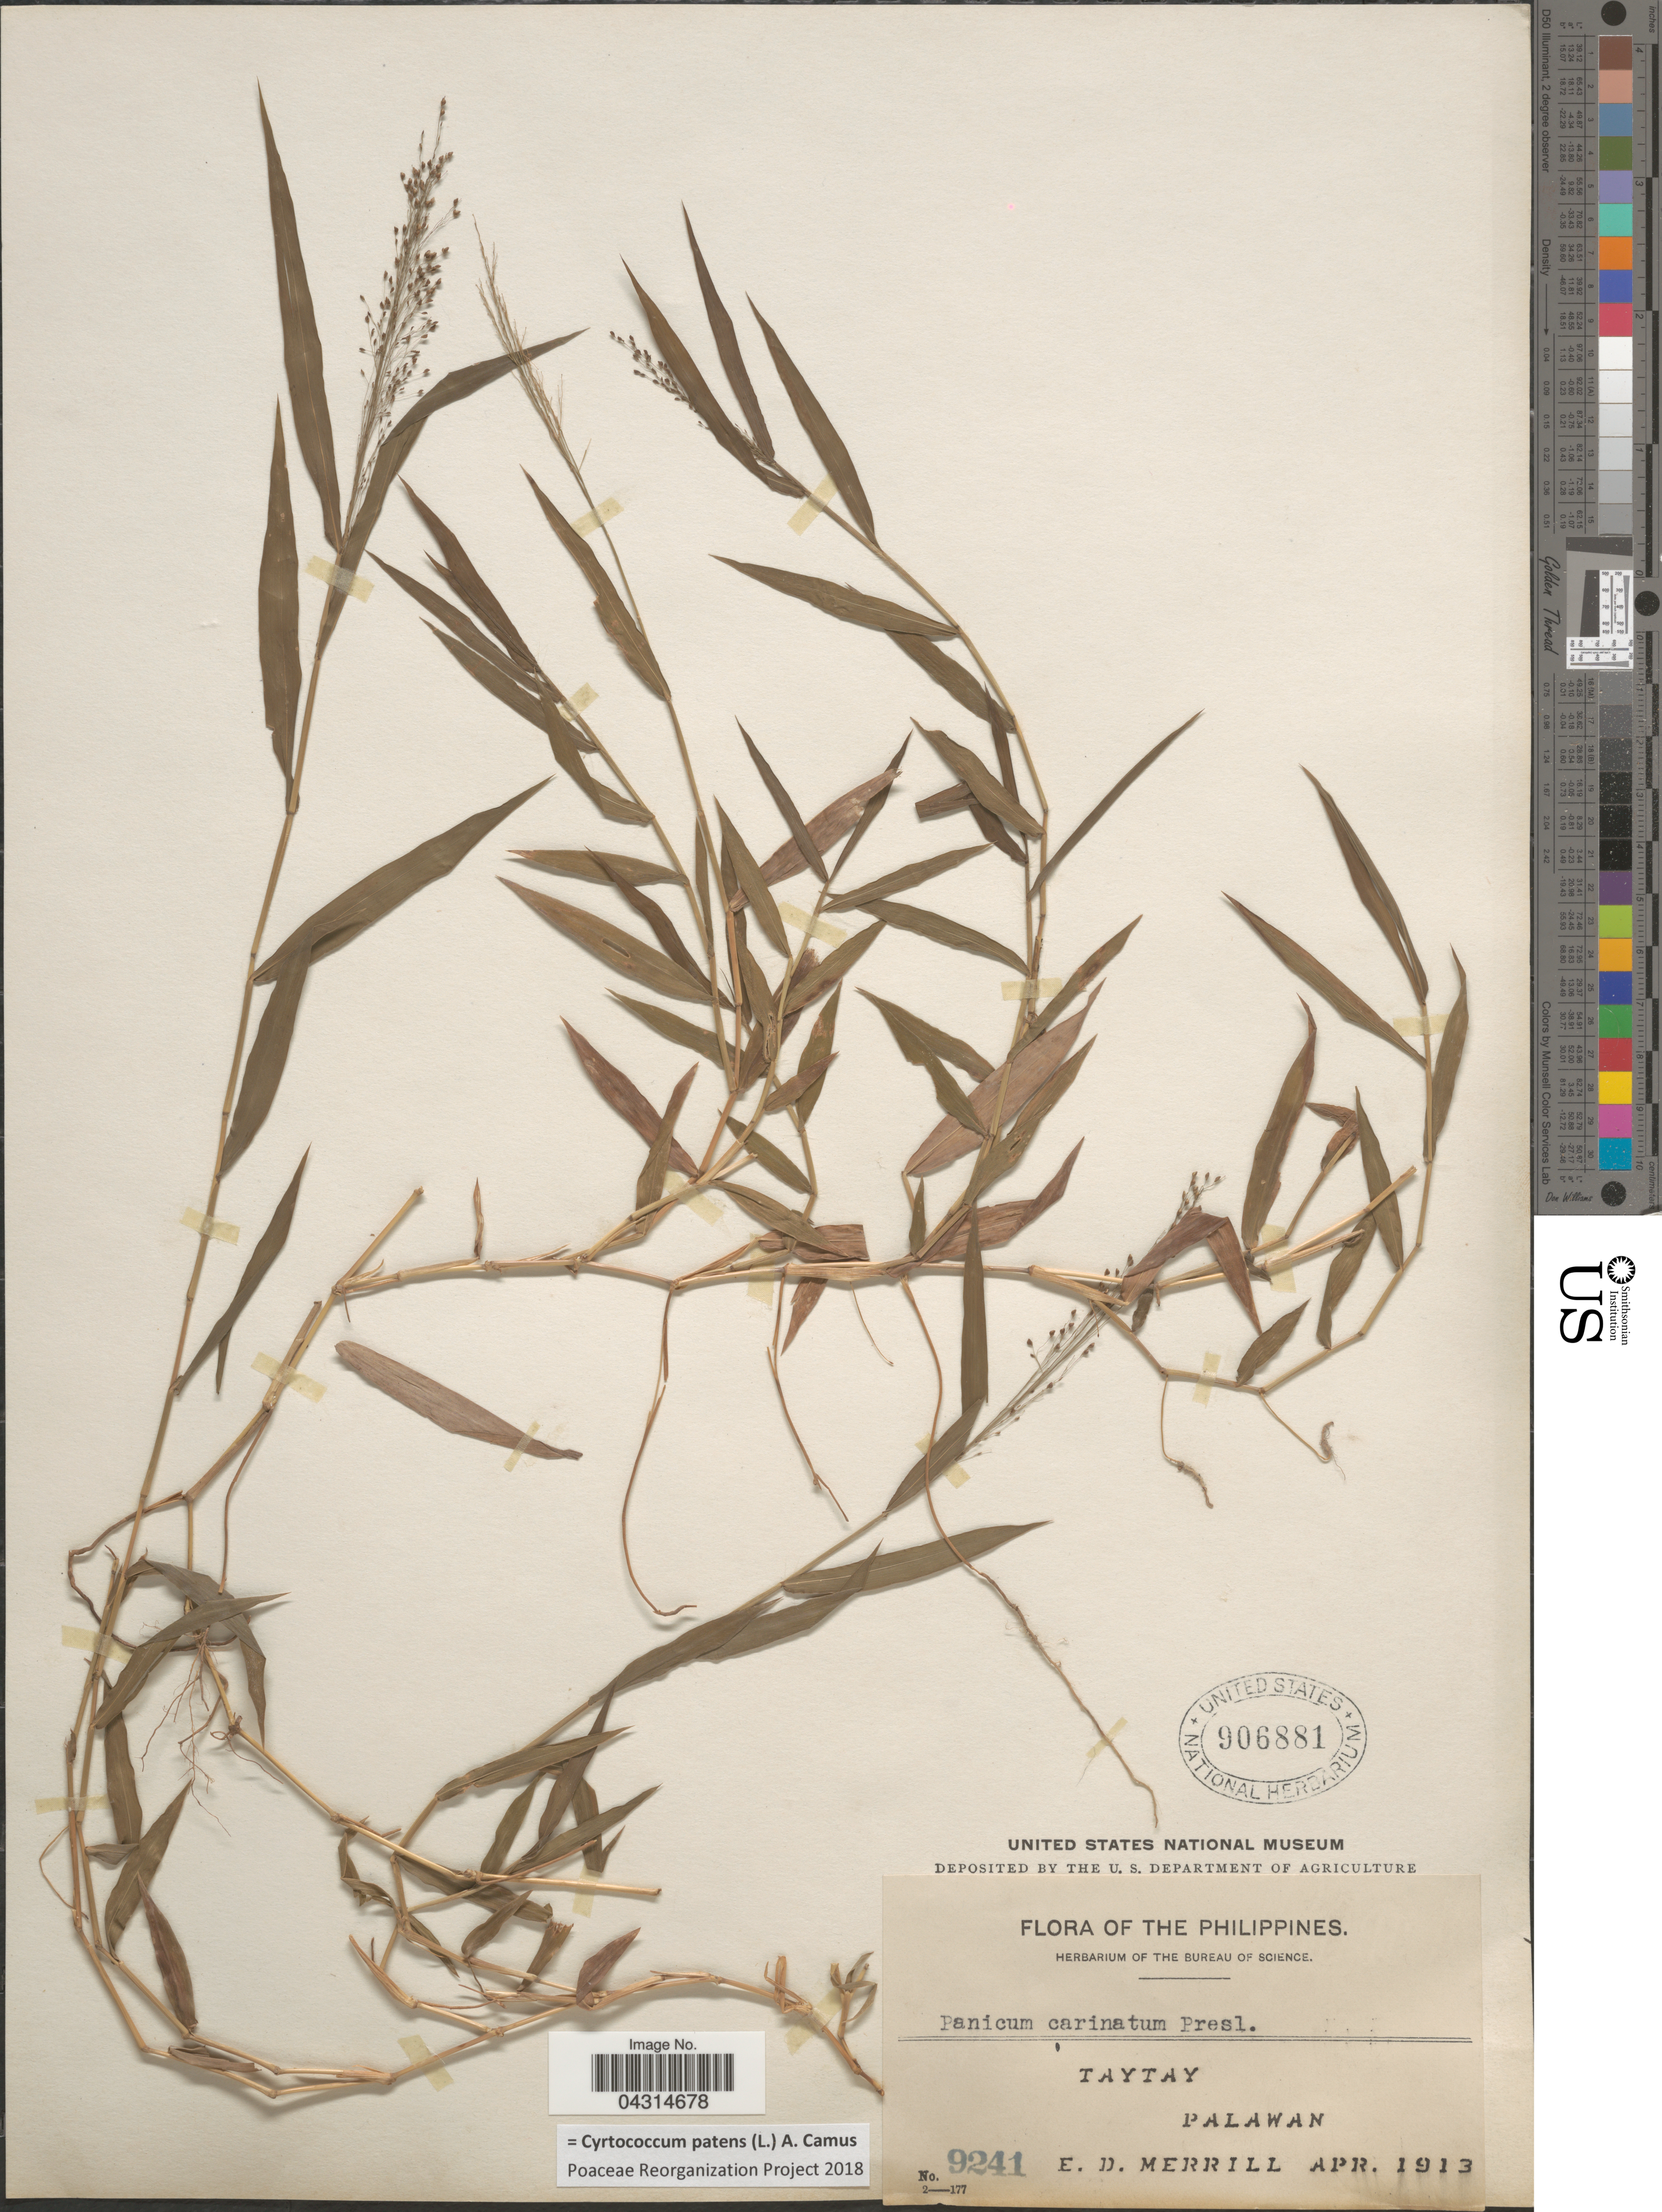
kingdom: Plantae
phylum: Tracheophyta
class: Liliopsida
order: Poales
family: Poaceae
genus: Cyrtococcum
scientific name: Cyrtococcum patens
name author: (L.) A. Camus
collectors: E. D. Merrill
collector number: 9241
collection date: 1913-04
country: Philippines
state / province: Mimaropa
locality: Taytay. Palawan.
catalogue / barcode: US 906881